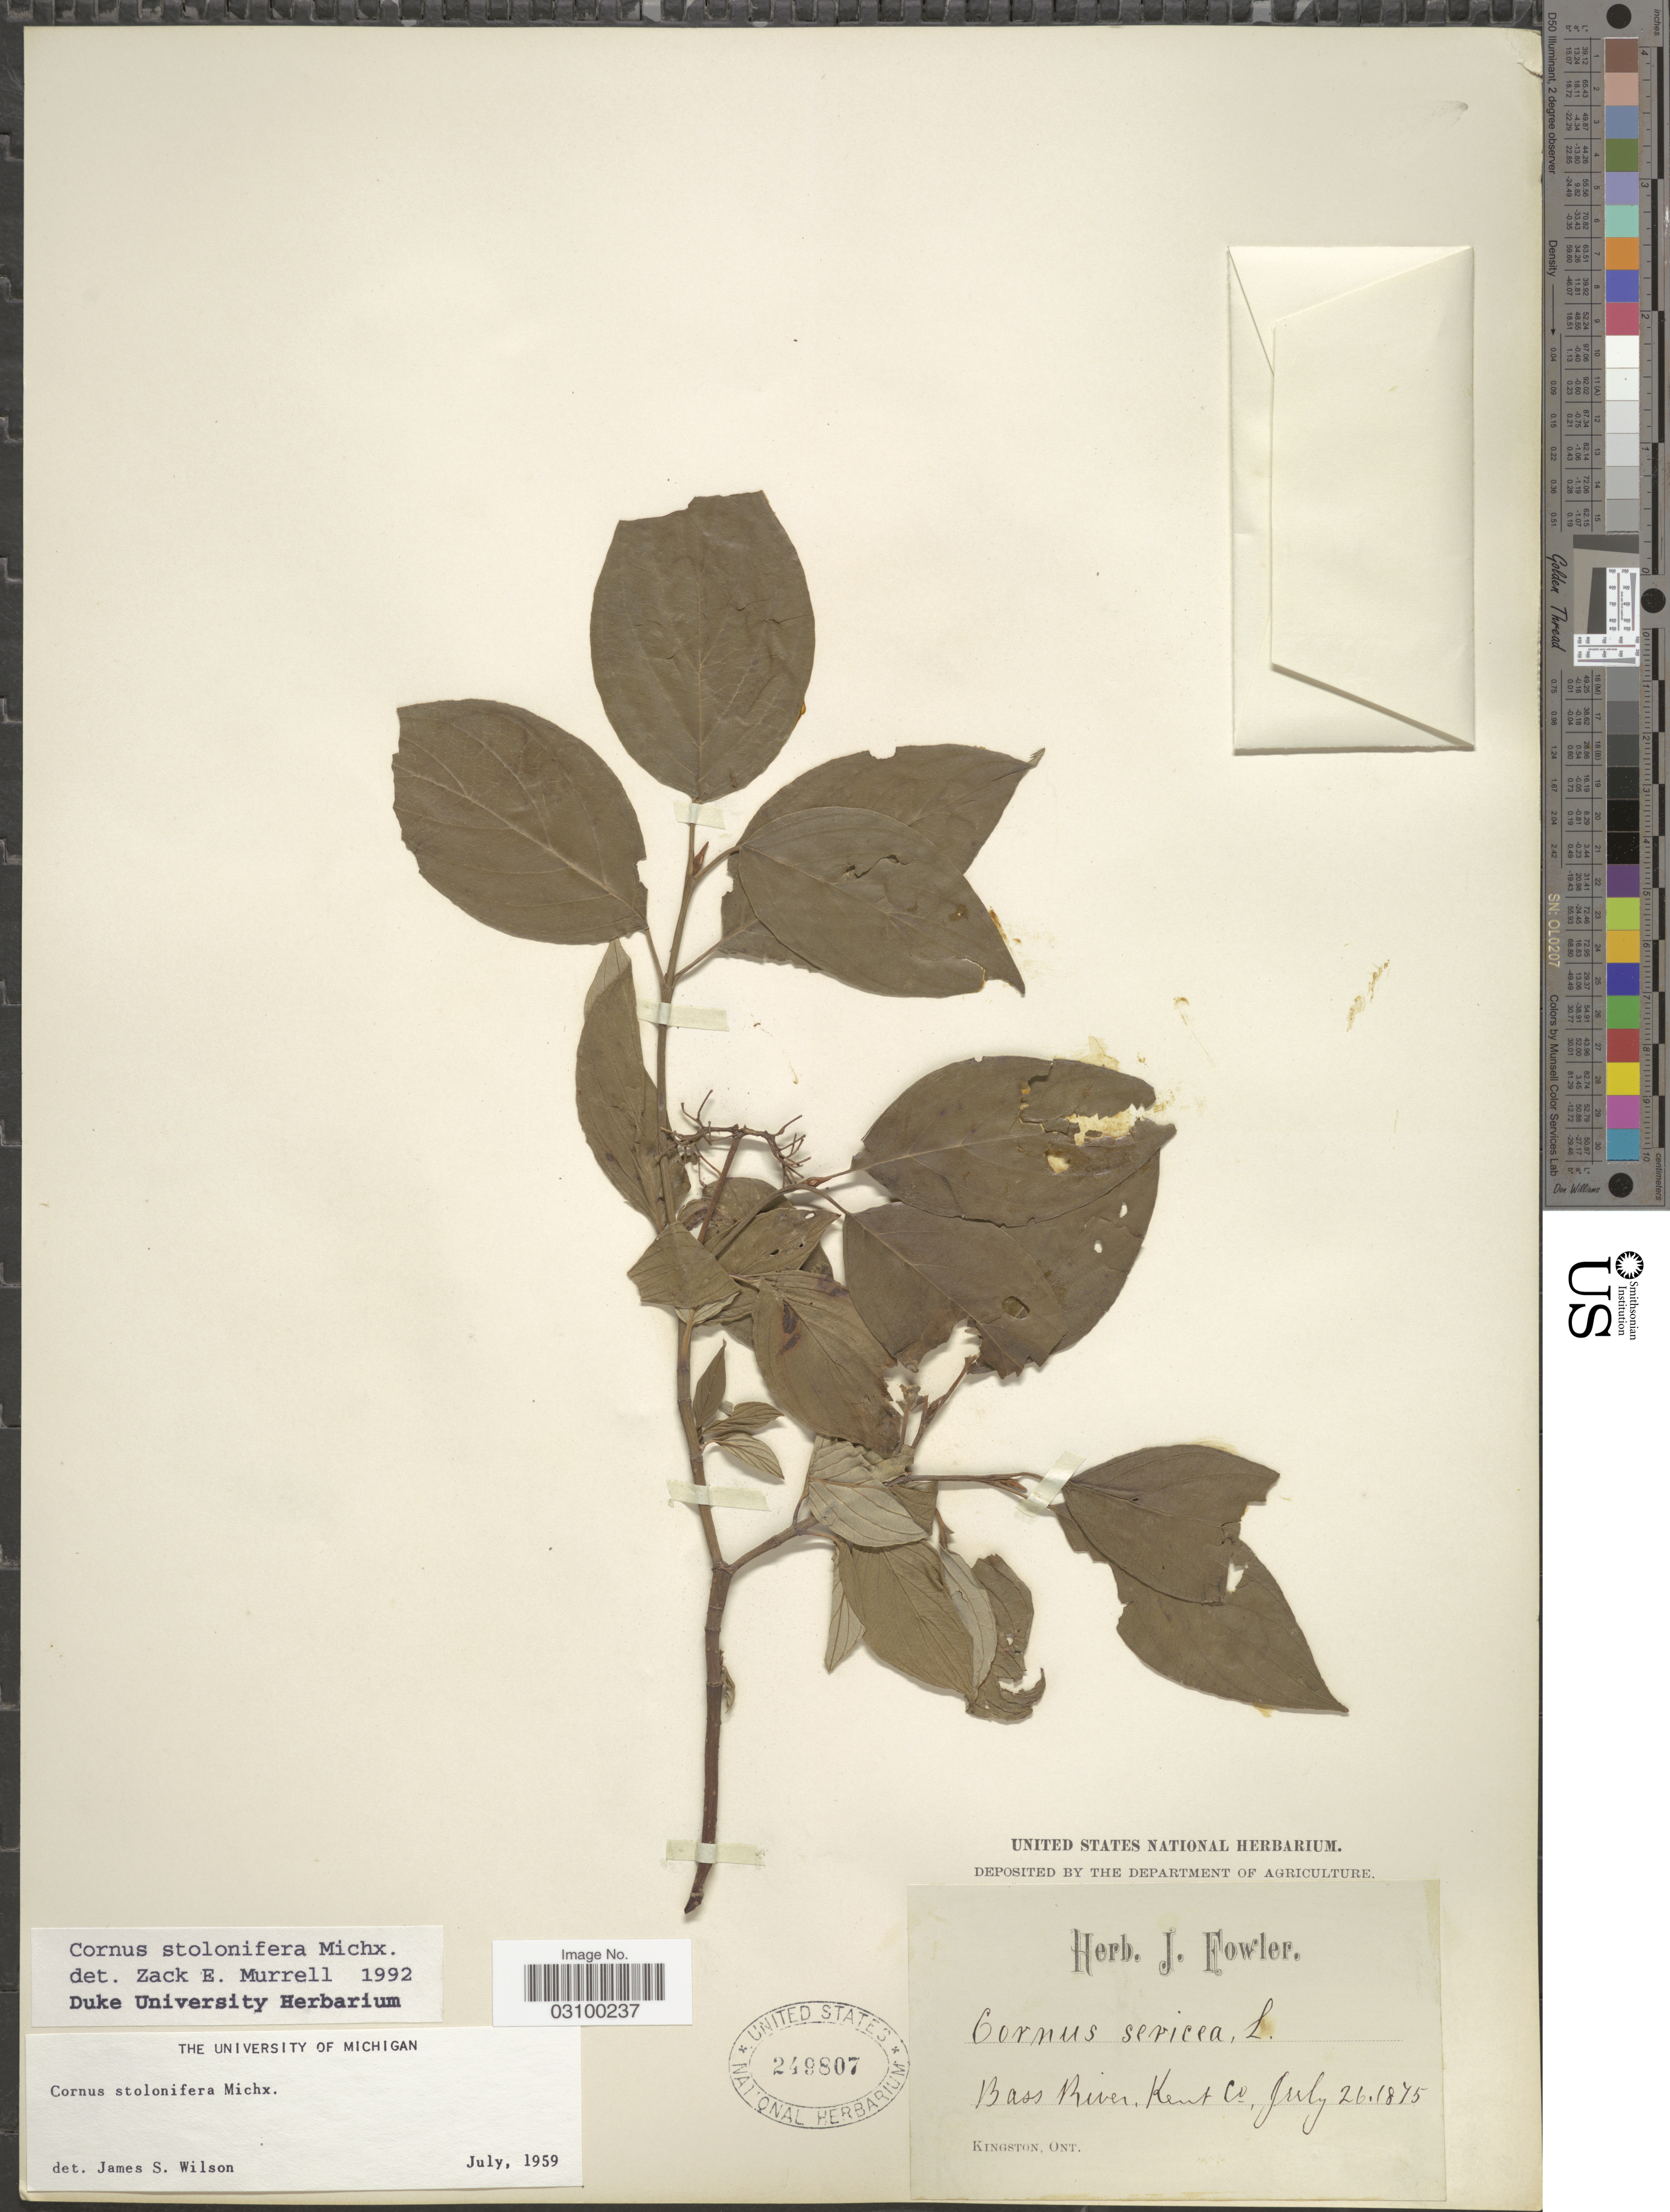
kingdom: Plantae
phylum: Tracheophyta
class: Magnoliopsida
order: Cornales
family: Cornaceae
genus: Cornus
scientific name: Cornus sericea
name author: L.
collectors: ex herb. J. Fowler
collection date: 1875-07-26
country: Canada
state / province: Ontario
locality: Bass River, Kent Co.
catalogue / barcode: US 249807